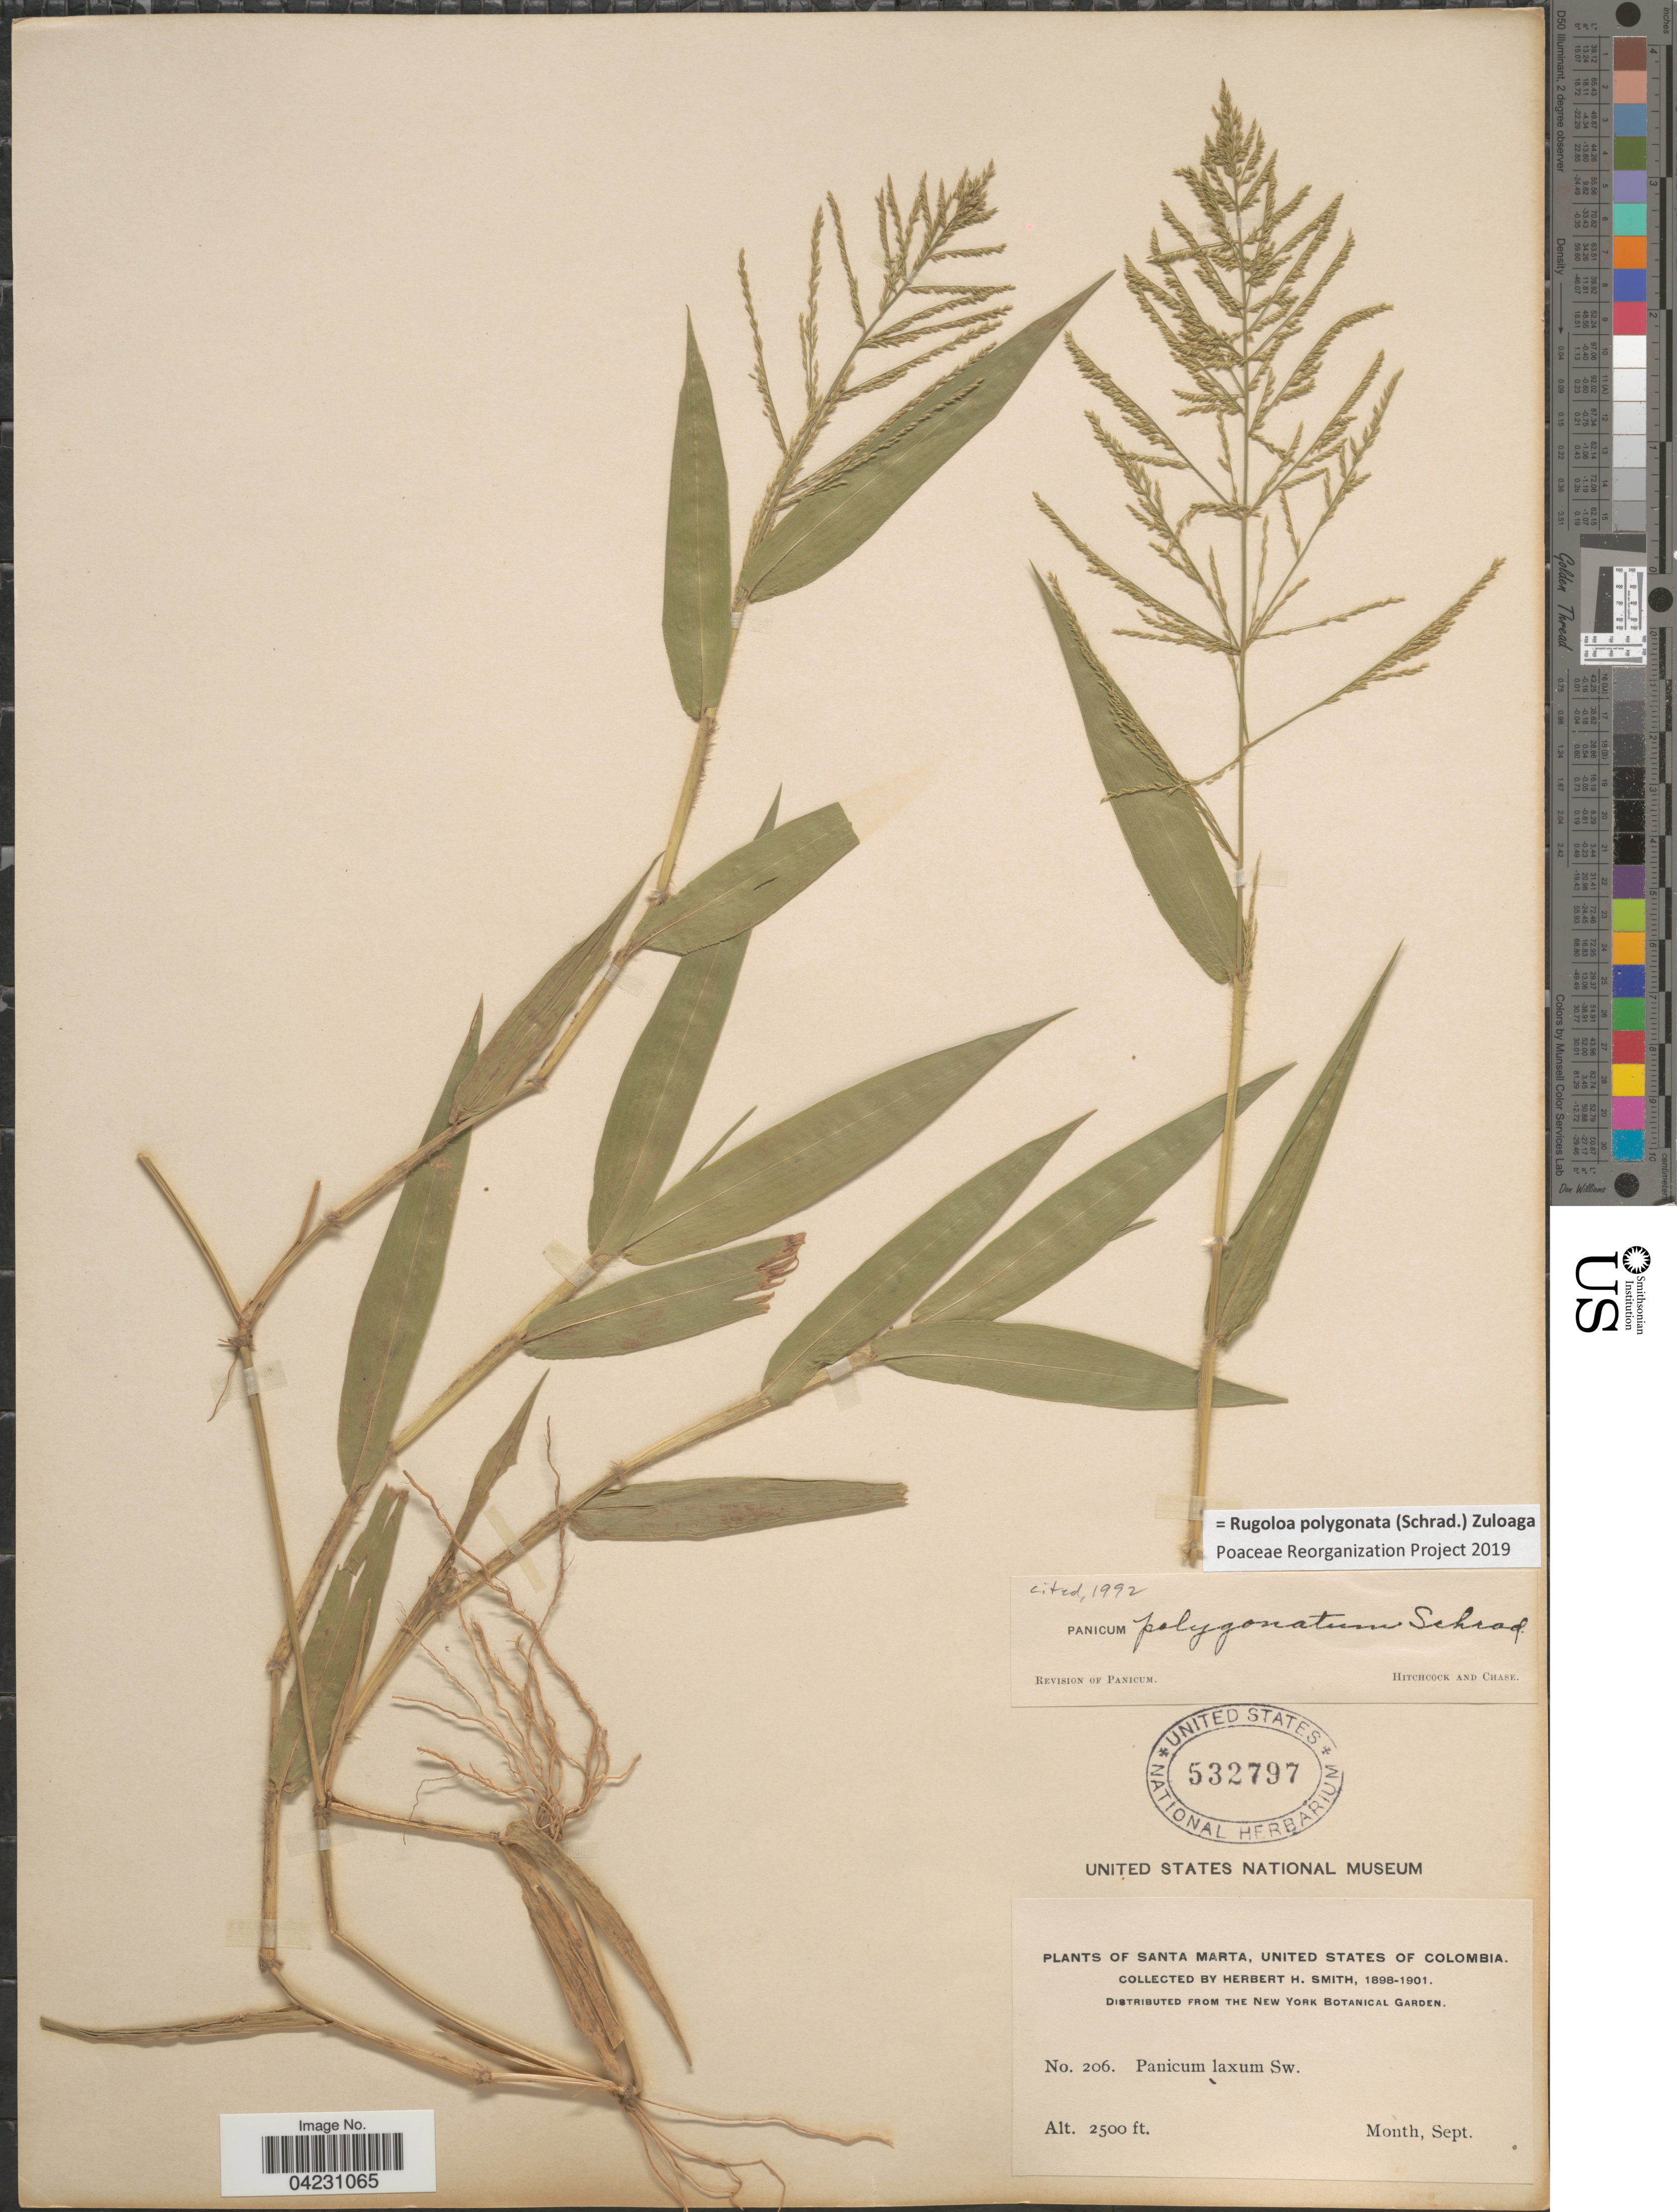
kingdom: Plantae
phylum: Tracheophyta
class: Liliopsida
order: Poales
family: Poaceae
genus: Rugoloa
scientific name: Rugoloa polygonata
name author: (Schrad.) Zuloaga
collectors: Herbert H. Smith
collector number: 206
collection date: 1898-09/1901-09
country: Colombia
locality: Santa Marta, United States of Colombia.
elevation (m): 762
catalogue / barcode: US 532797